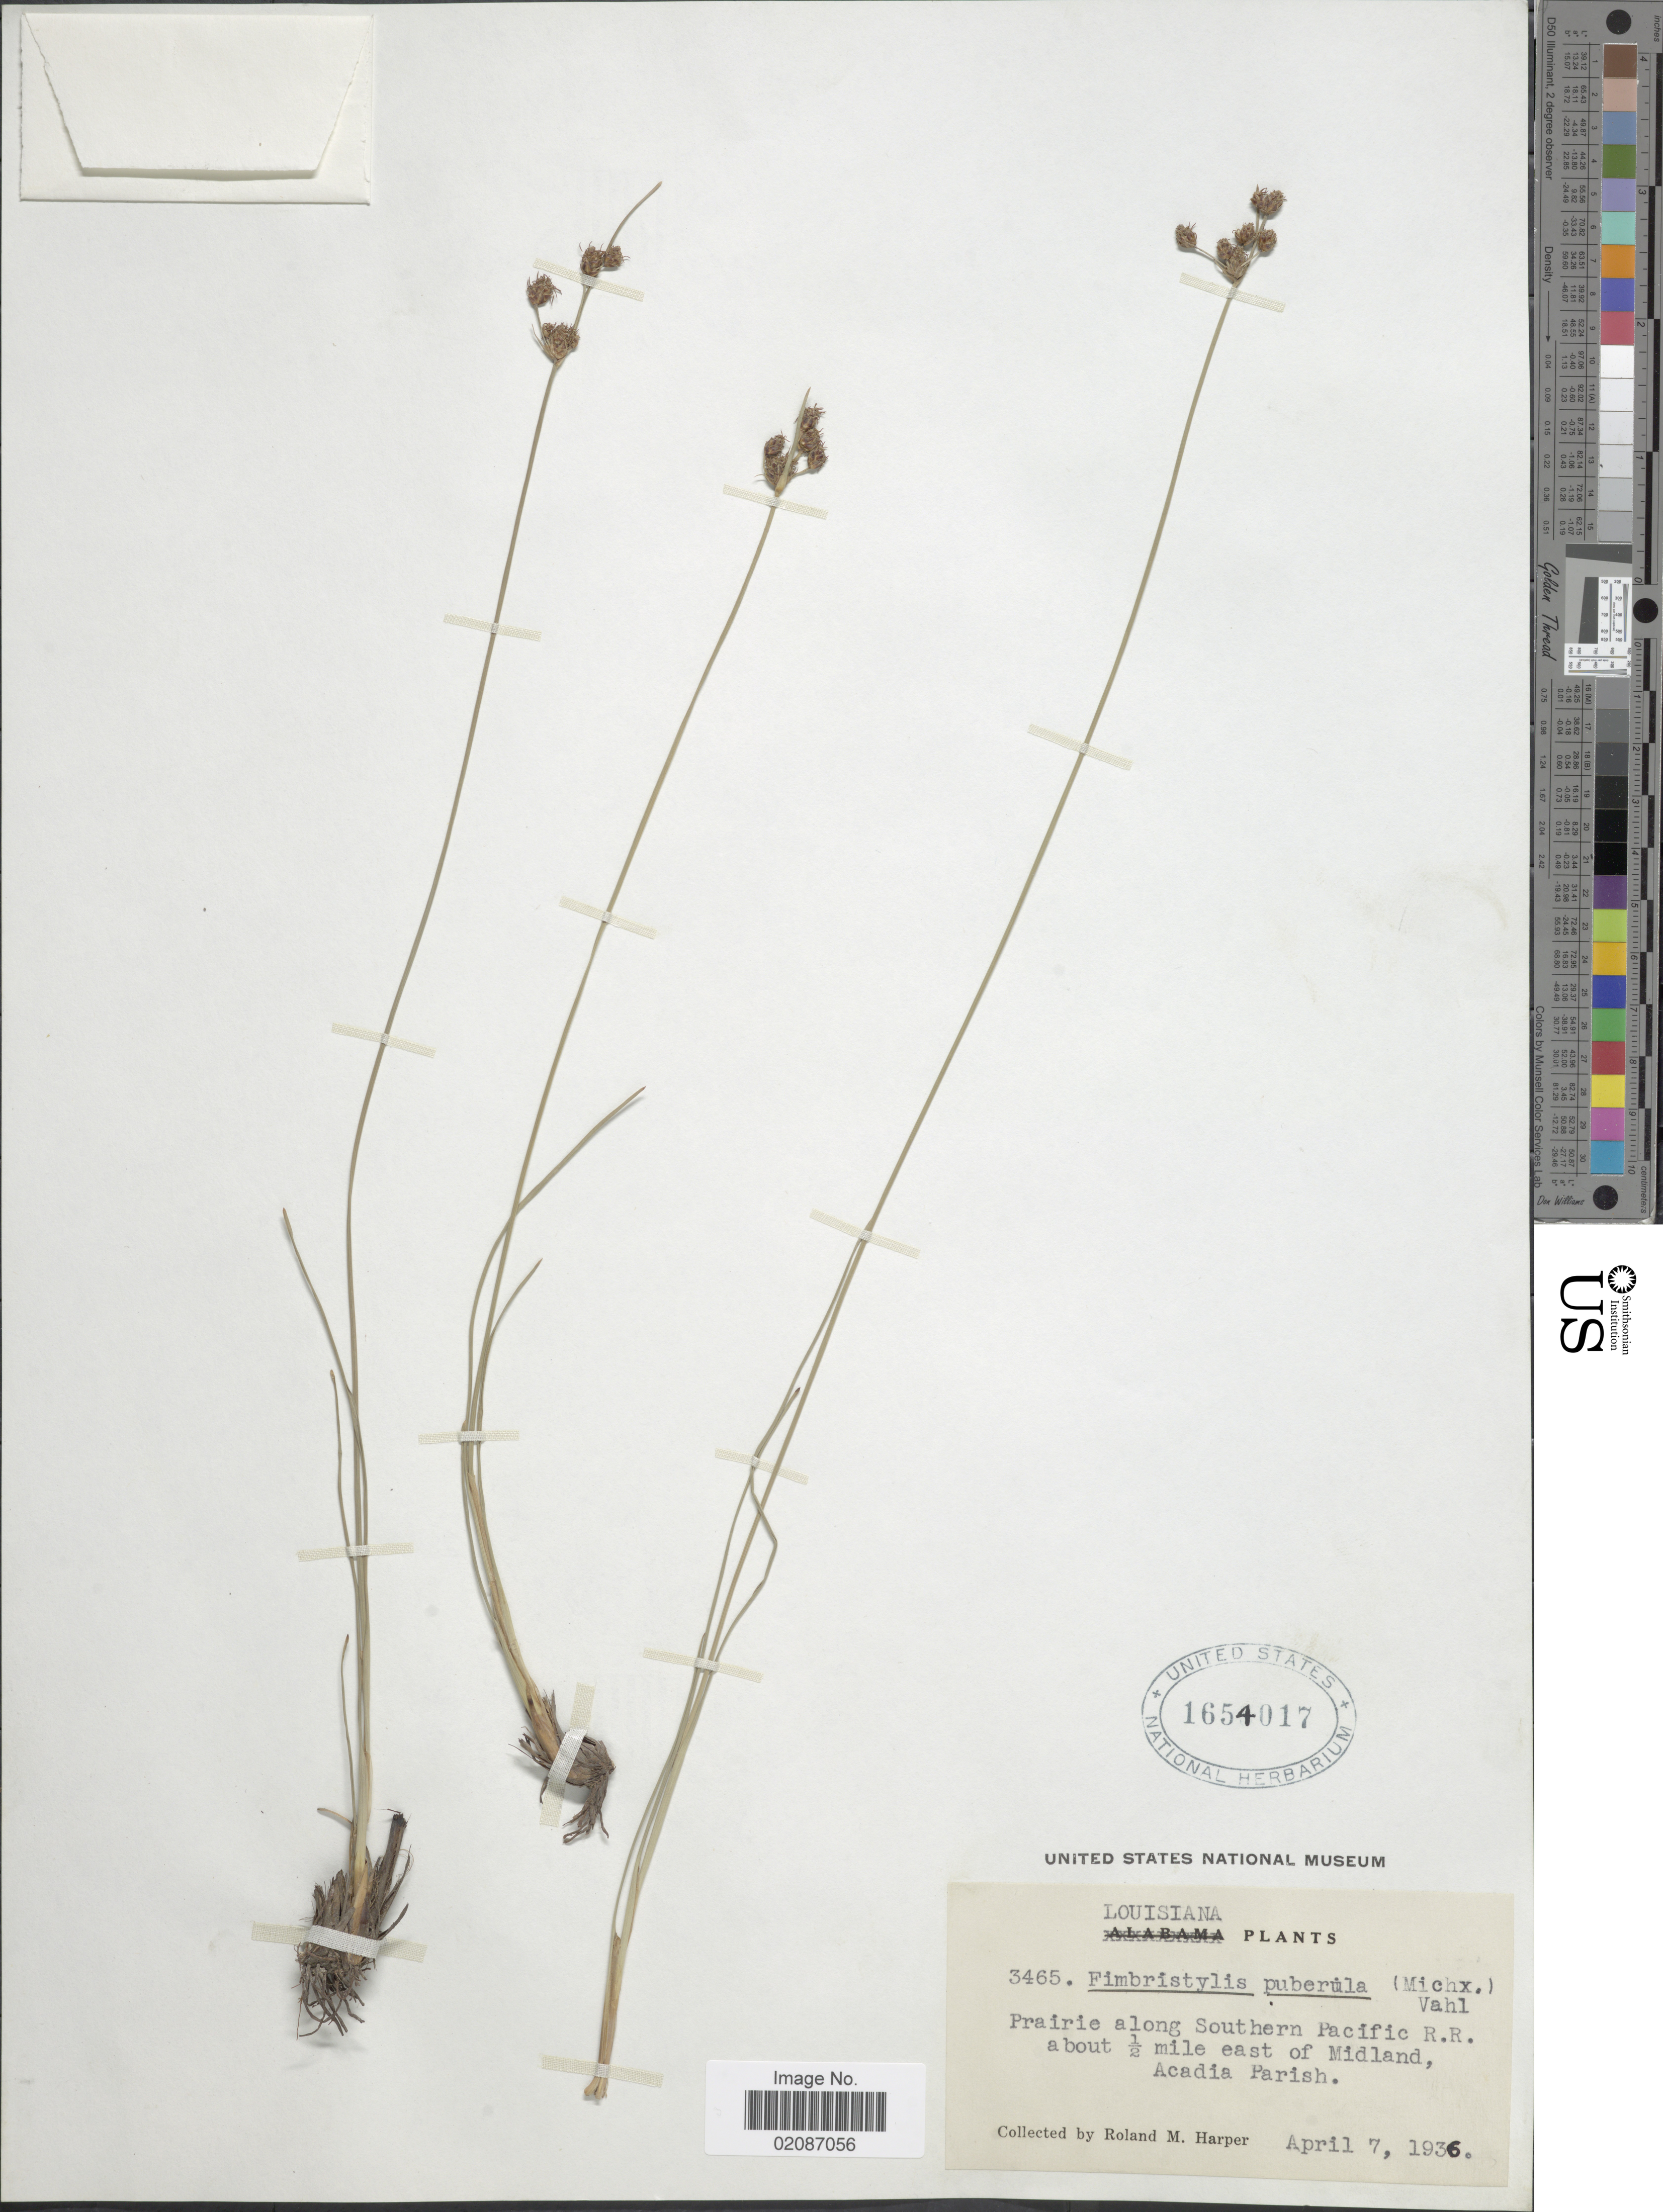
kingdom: Plantae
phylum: Tracheophyta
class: Liliopsida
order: Poales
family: Cyperaceae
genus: Fimbristylis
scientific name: Fimbristylis spadicea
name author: (L.) Vahl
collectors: R. M. Harper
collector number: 3465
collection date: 1936-04-07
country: United States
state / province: Louisiana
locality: Along Southern Pacific R.R. about ½ mile east of Midland, Acadia Parish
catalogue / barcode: US 1654017